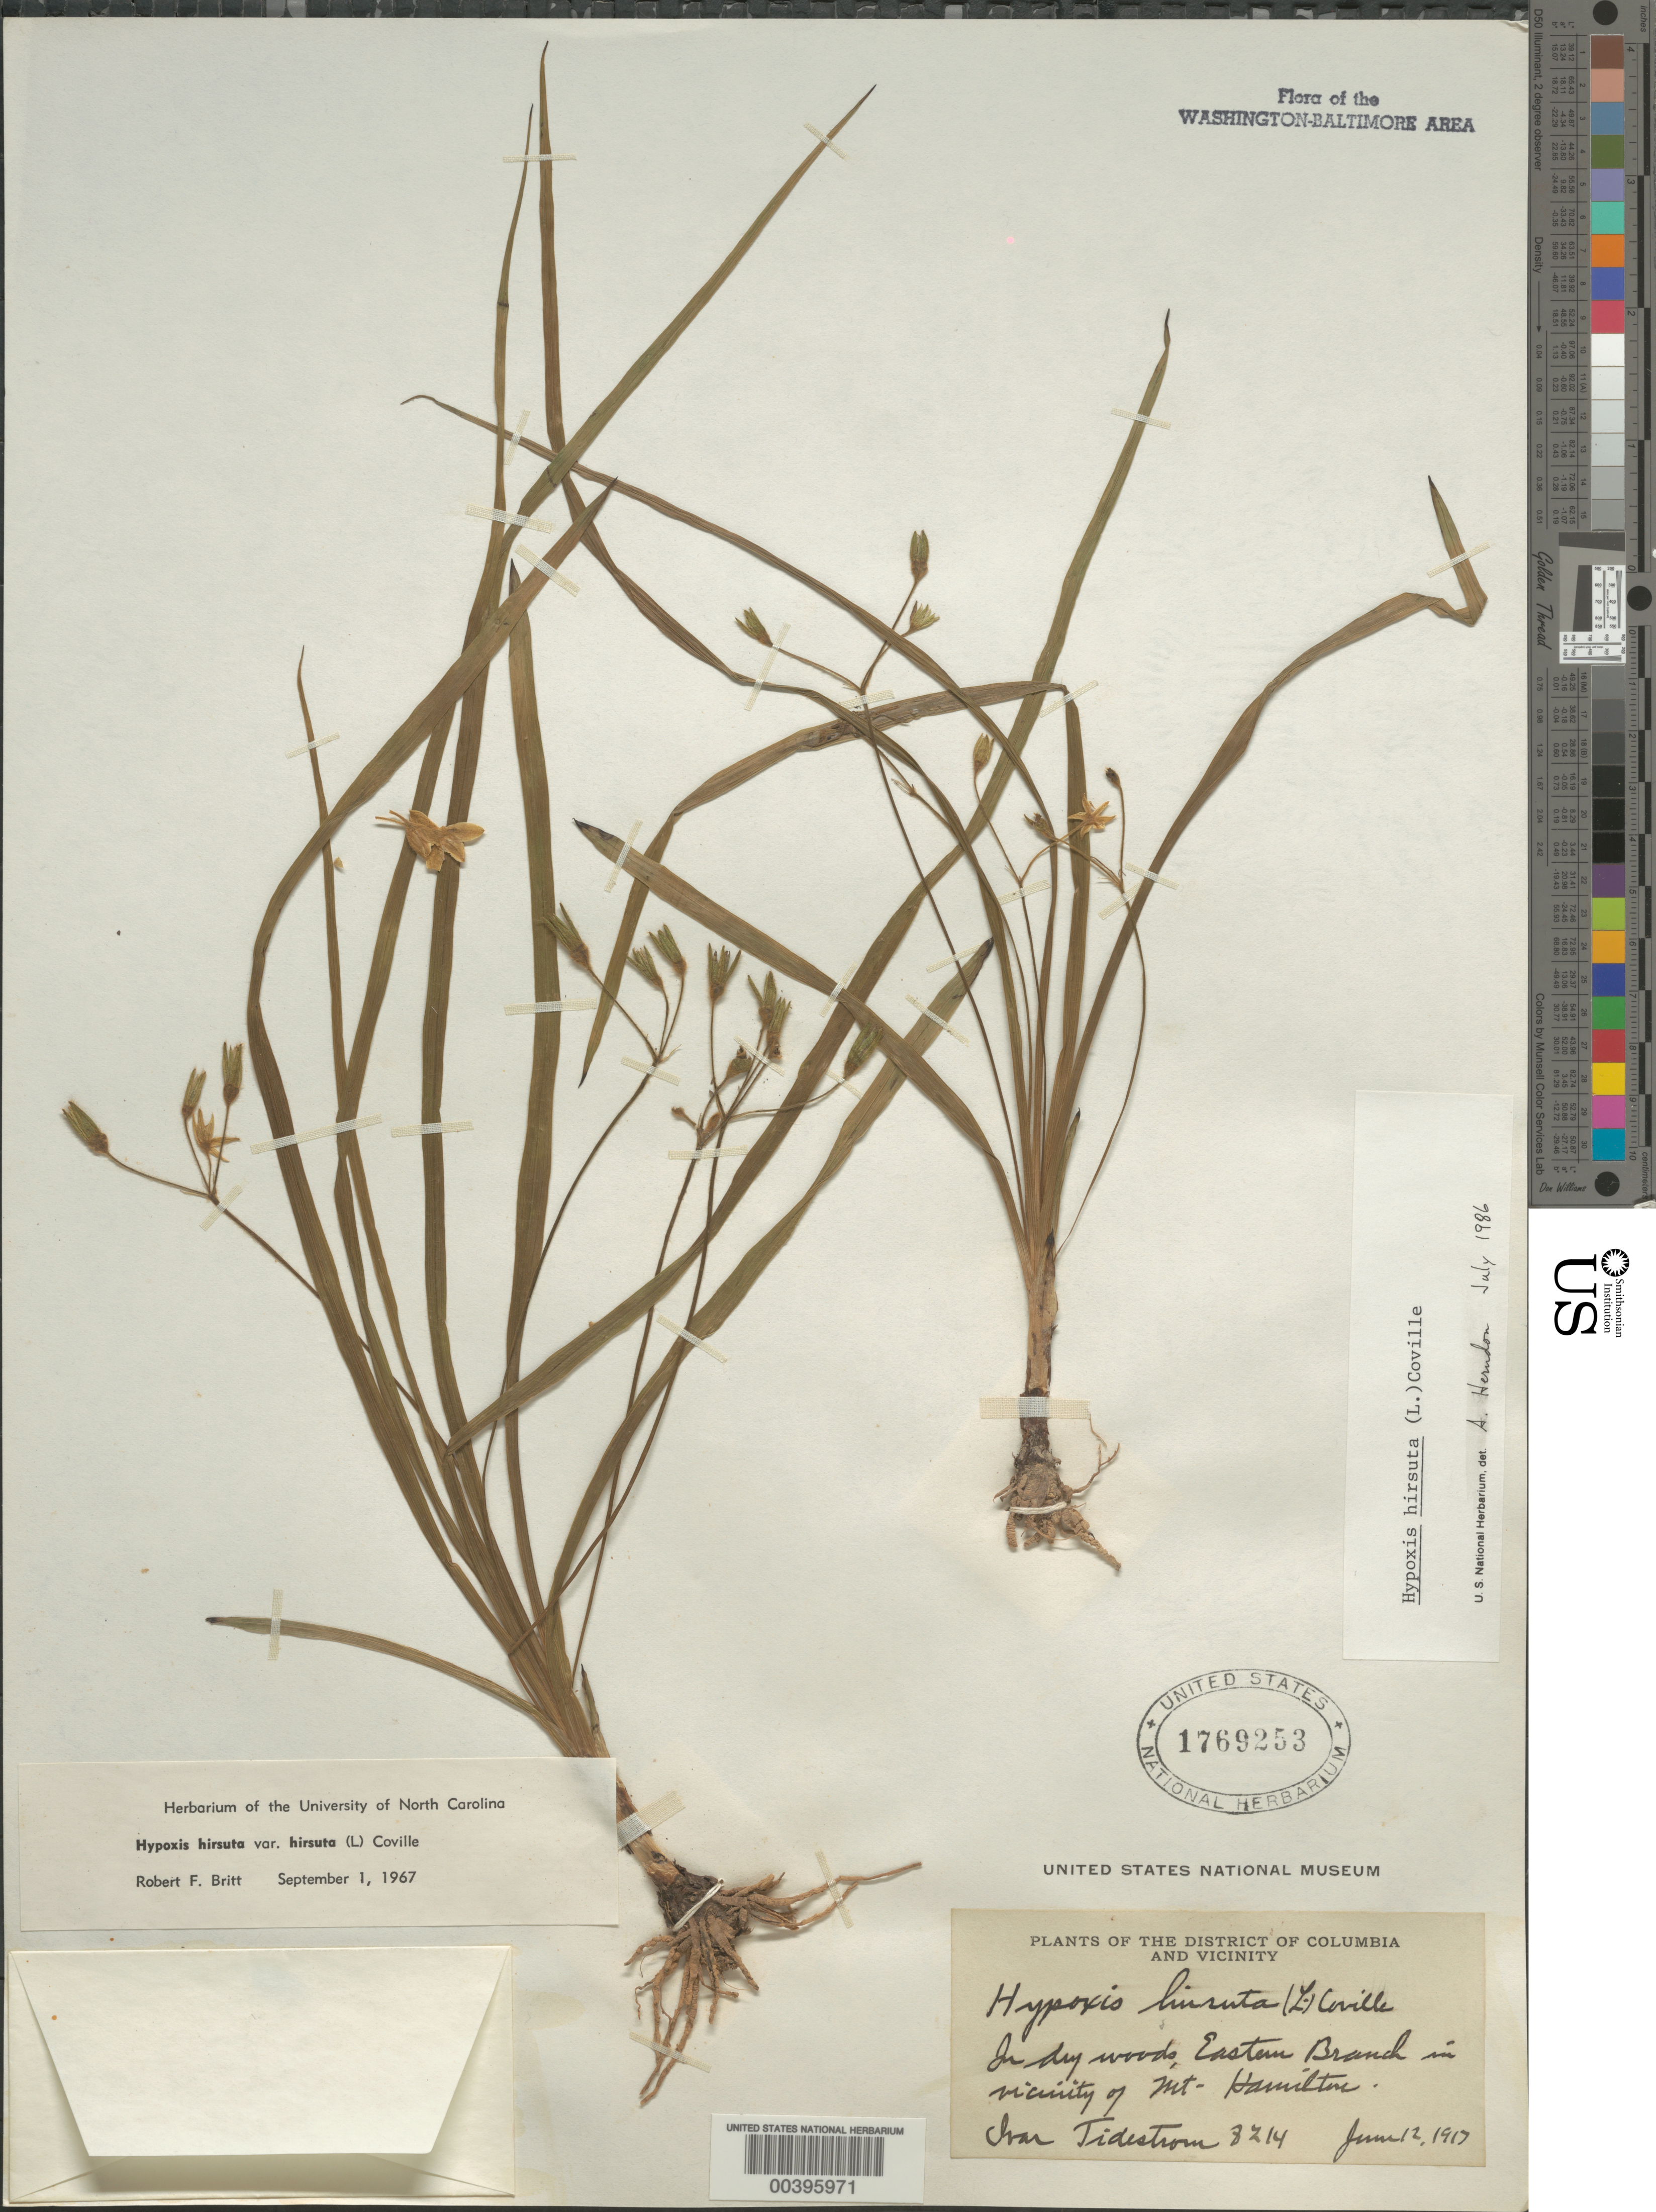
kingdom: Plantae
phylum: Tracheophyta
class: Liliopsida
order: Asparagales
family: Hypoxidaceae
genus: Hypoxis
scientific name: Hypoxis hirsuta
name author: (L.) Coville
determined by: Britt, R. F.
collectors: I. F. Tidestrom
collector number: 8214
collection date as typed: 12 Jun 1917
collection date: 1917-06-12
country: United States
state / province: District of Columbia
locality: Eastern Branch, Mount Hamilton vicinity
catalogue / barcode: US 1769253